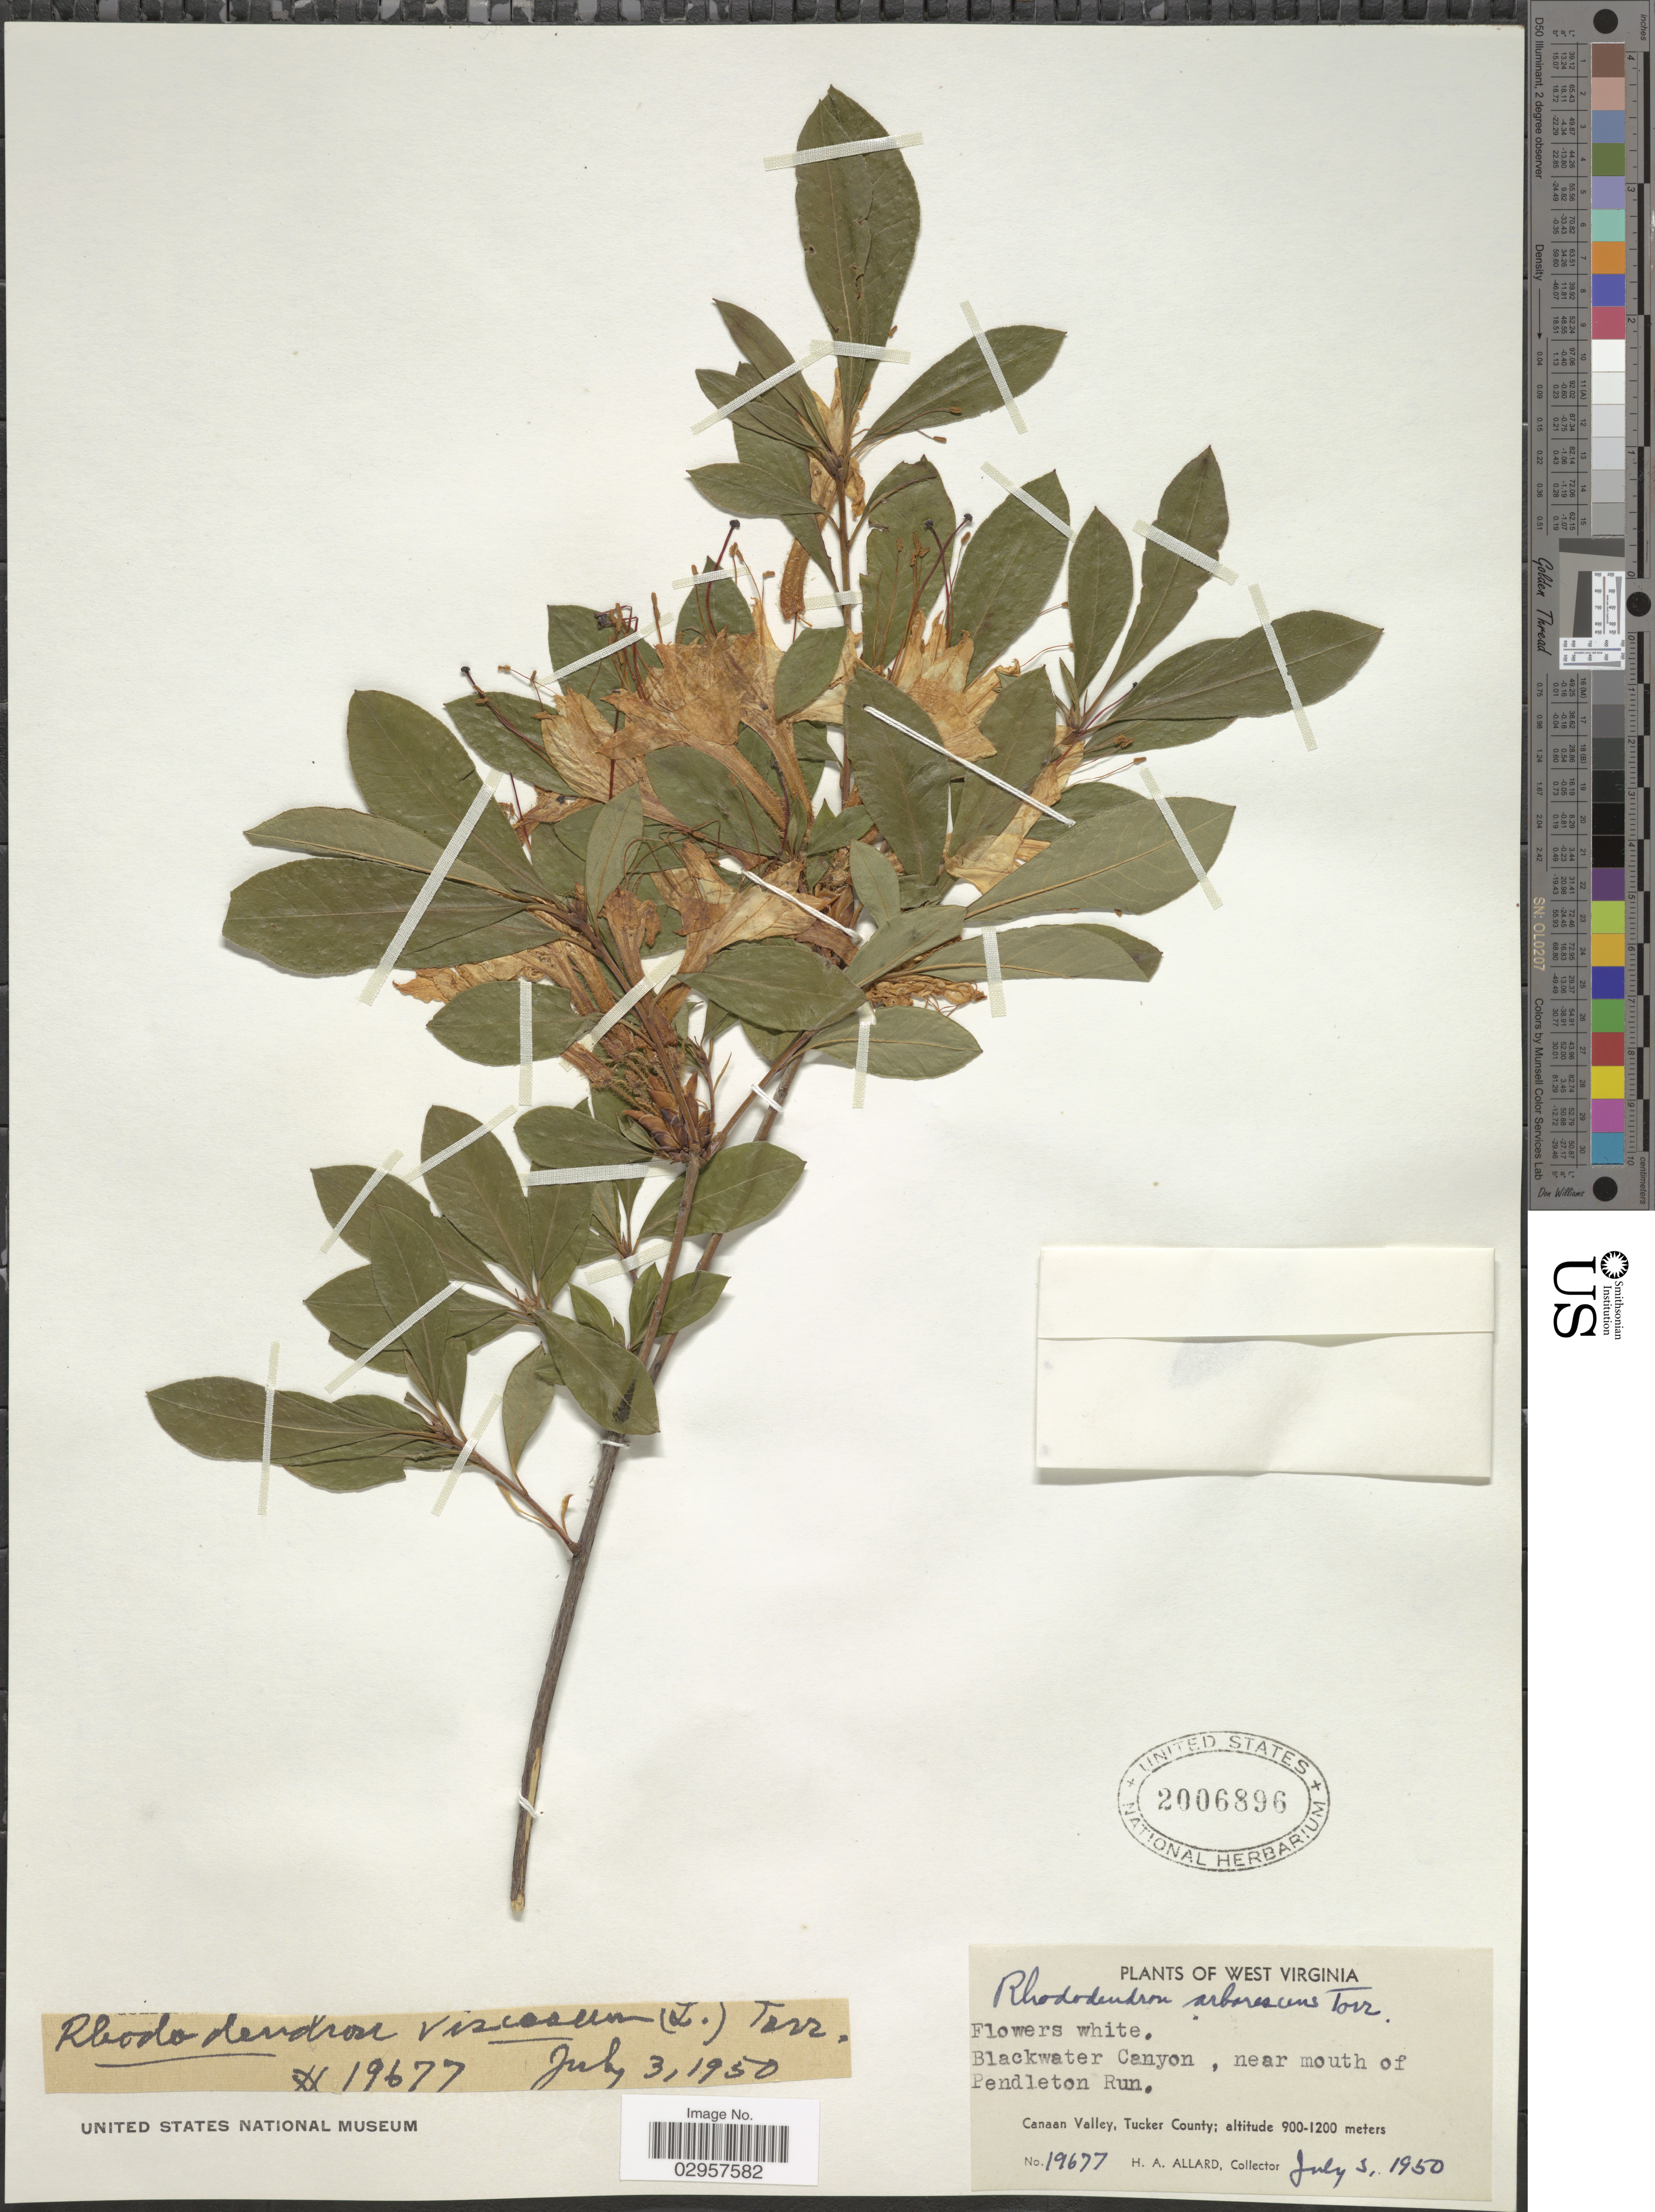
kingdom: Plantae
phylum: Tracheophyta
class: Magnoliopsida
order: Ericales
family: Ericaceae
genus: Rhododendron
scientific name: Rhododendron arborescens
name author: (Pursh) Torr.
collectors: H. A. Allard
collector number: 19677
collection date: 1950-07-03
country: United States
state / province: West Virginia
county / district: Tucker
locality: Blackwater Canyon, near mouth of Pendleton Run, Canaan Valley, Tucker County.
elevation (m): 900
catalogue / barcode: US 2006896